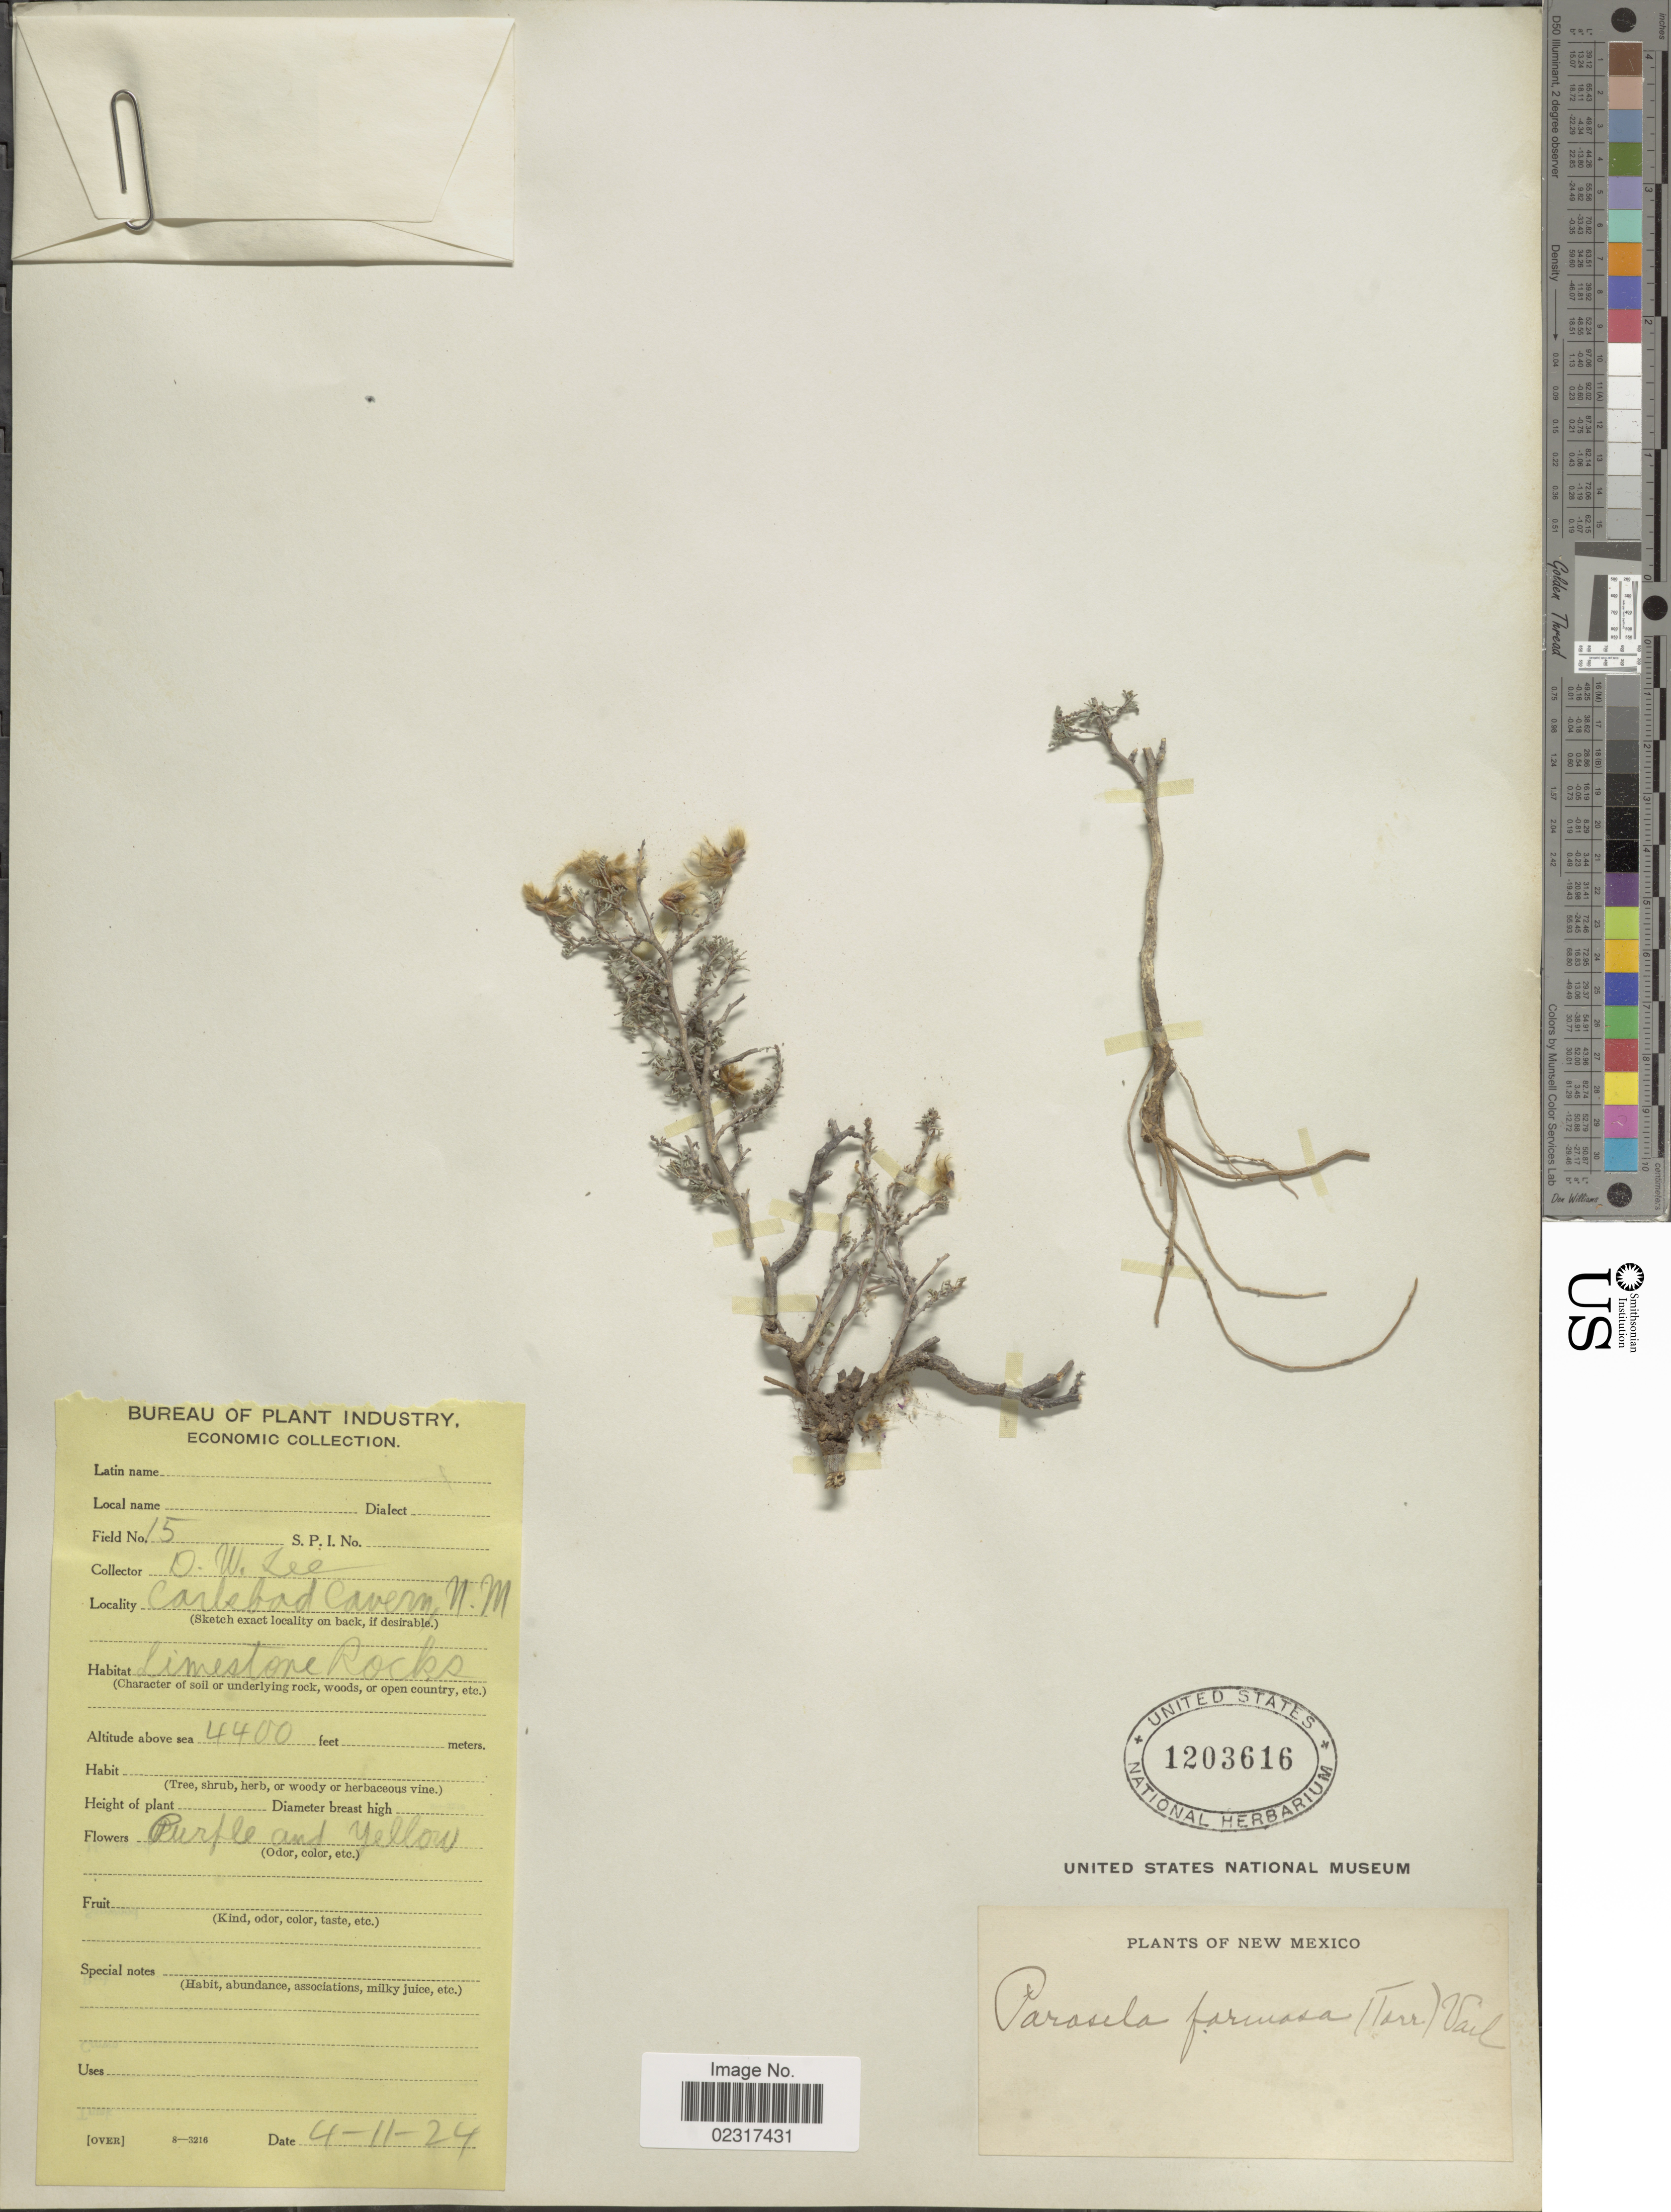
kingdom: Plantae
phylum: Tracheophyta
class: Magnoliopsida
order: Fabales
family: Fabaceae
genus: Dalea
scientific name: Dalea formosa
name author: Torr.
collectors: D. Lee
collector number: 15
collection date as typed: Transcribed d/m/y: 11/4/24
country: United States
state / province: New Mexico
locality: Limestone rocks, Carlsbad Cavern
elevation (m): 1341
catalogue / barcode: US 1203616